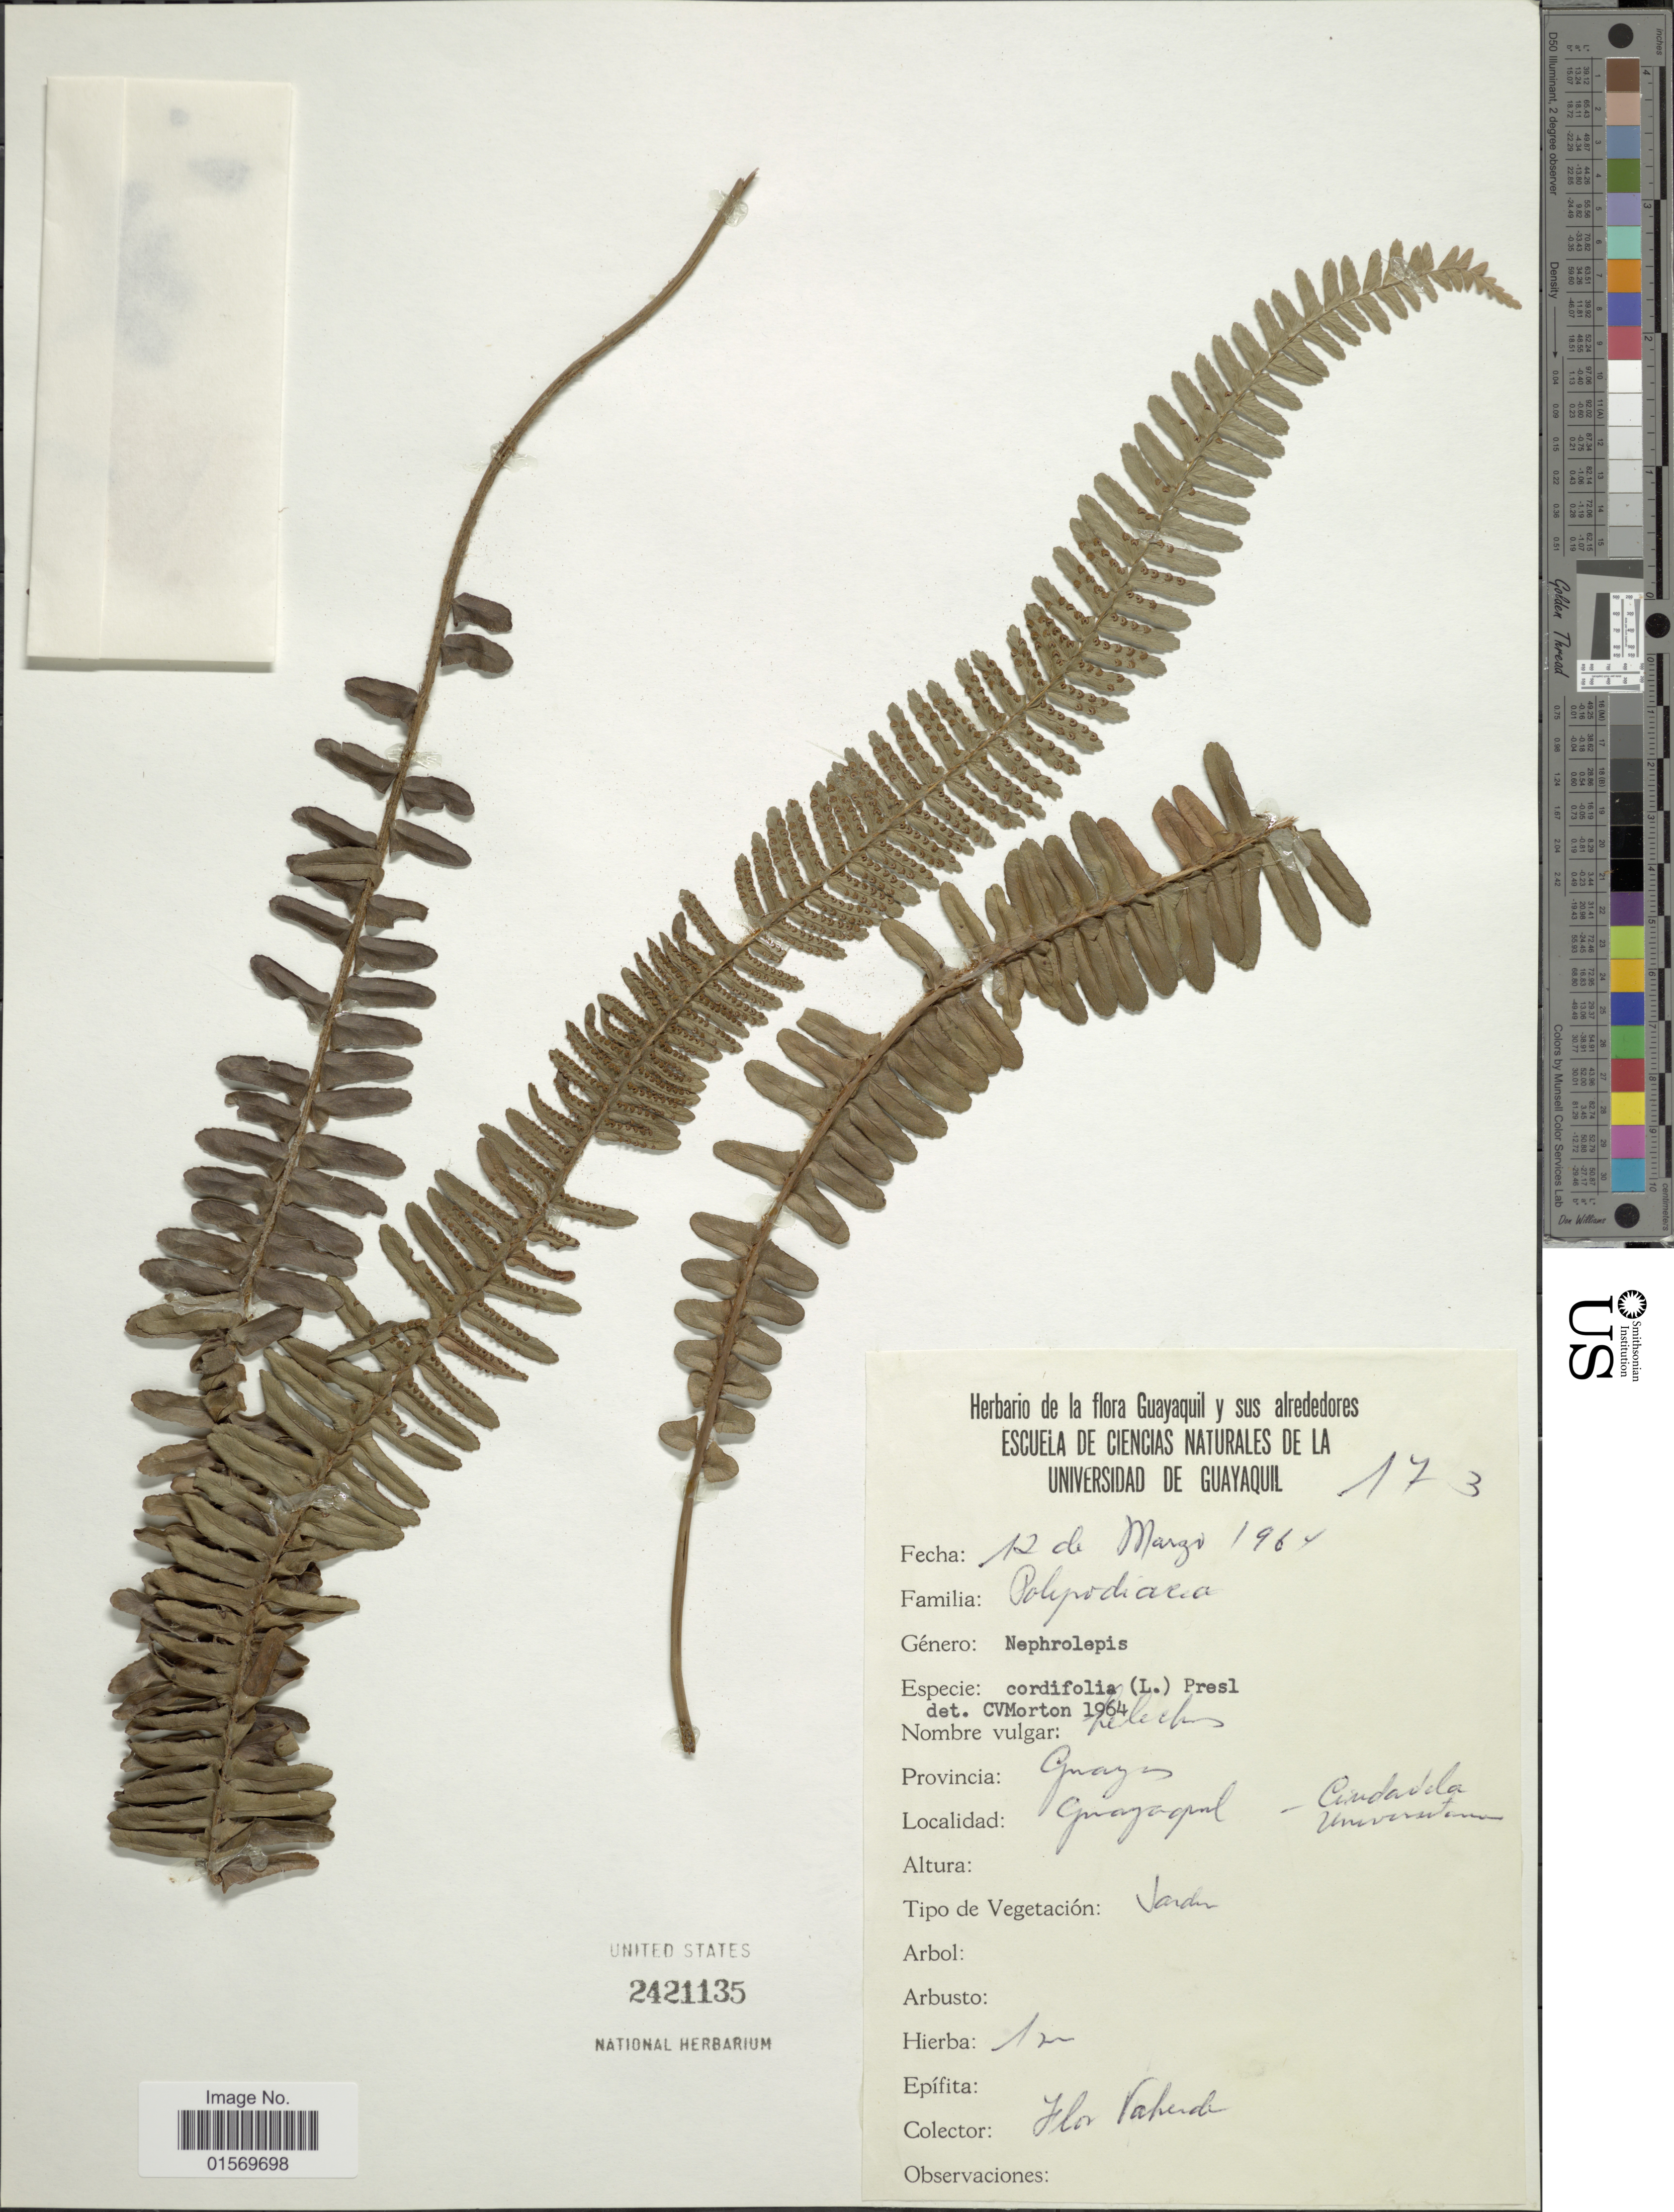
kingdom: Plantae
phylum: Tracheophyta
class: Polypodiopsida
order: Polypodiales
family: Nephrolepidaceae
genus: Nephrolepis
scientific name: Nephrolepis cordifolia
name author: (L.) C. Presl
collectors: F. Vaherdi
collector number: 173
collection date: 1964-03-12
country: Ecuador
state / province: Guayas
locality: Guayaquil-Ciudadela Universitaria. [interpreted]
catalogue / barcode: US 2421135